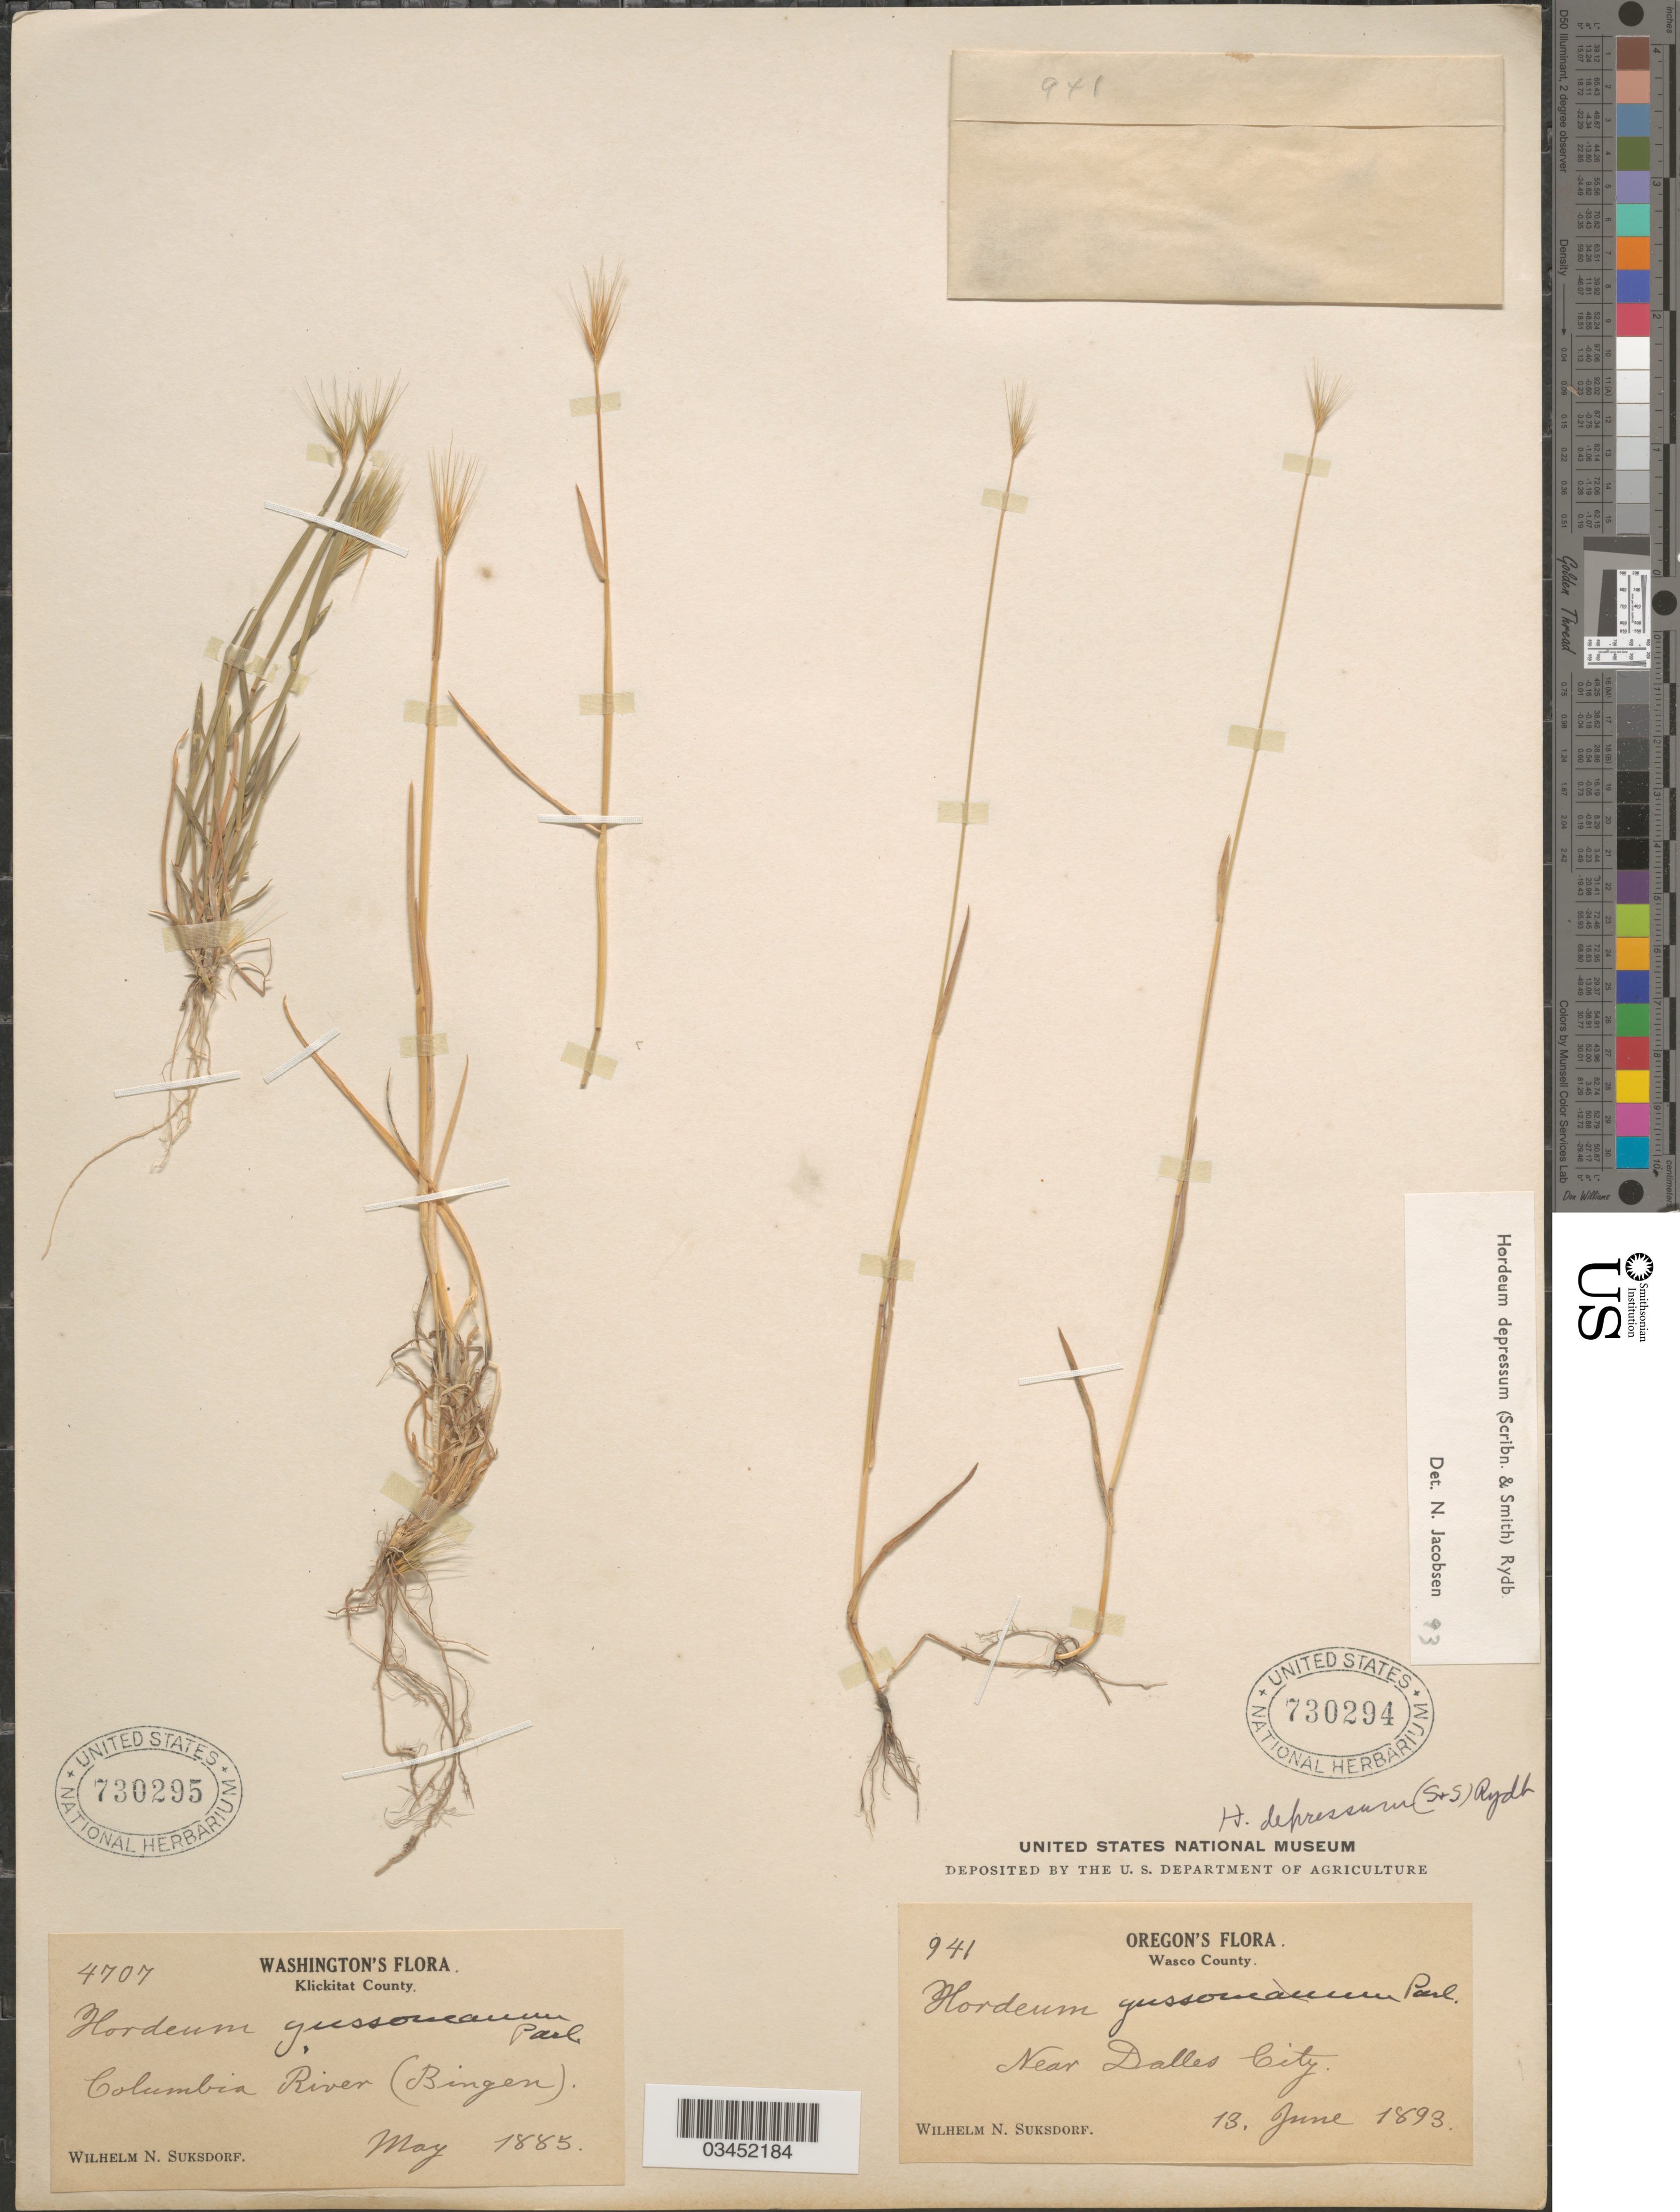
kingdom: Plantae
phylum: Tracheophyta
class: Liliopsida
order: Poales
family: Poaceae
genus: Hordeum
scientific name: Hordeum depressum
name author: (Scribn. & J.G. Sm.) Rydb.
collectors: W. N. Suksdorf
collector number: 941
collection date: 1893-06-13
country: United States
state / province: Oregon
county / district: Wasco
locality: Wasco County. Near Dalles City.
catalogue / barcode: US 730294-2